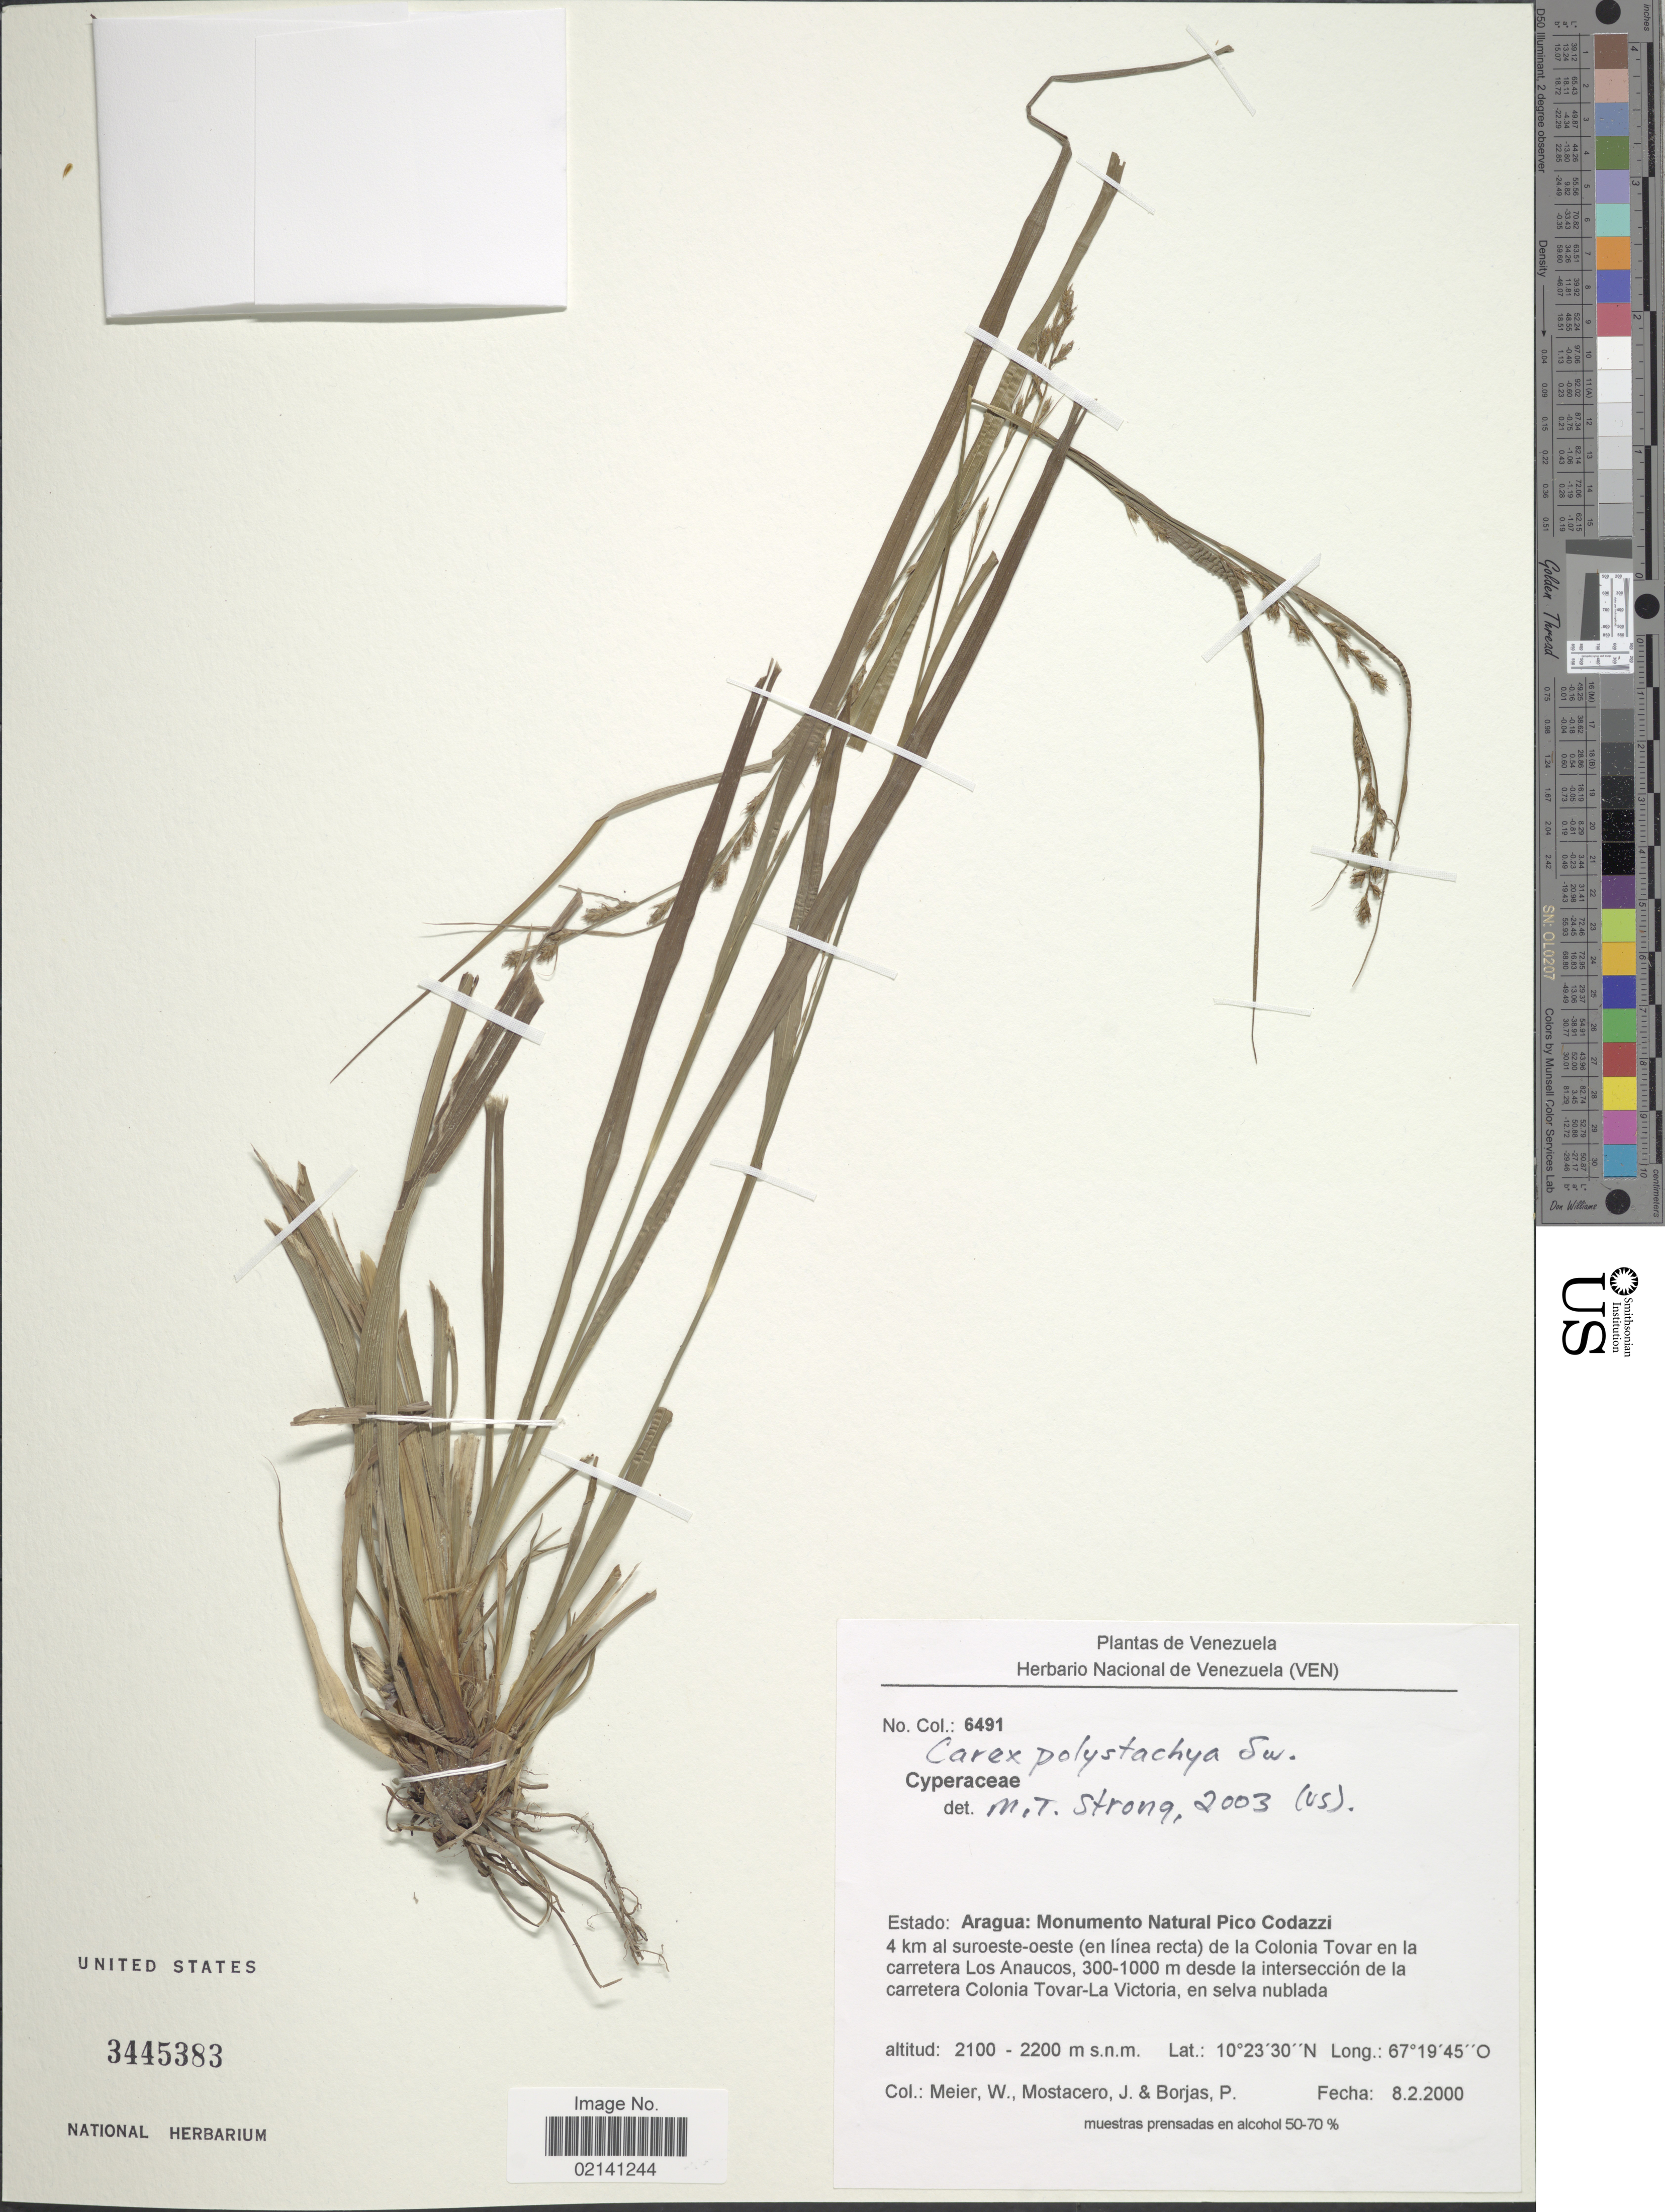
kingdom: Plantae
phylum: Tracheophyta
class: Liliopsida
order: Poales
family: Cyperaceae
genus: Carex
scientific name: Carex polystachya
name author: Sw. ex Wahlenb.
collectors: W. Meier, J. Mostacero & P. Borjas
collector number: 6491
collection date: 2000-02-08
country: Venezuela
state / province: Aragua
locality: Monumento Natural Pico Codazzi, 4 km al suroeste-oeste (en linea recta) de la Colonia Tovar en la carretera Los Anaucos, desde la interseccion de la carretera Colonia Tovar-La Victoria, en selva nublada.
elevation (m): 2100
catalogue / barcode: US 3445383